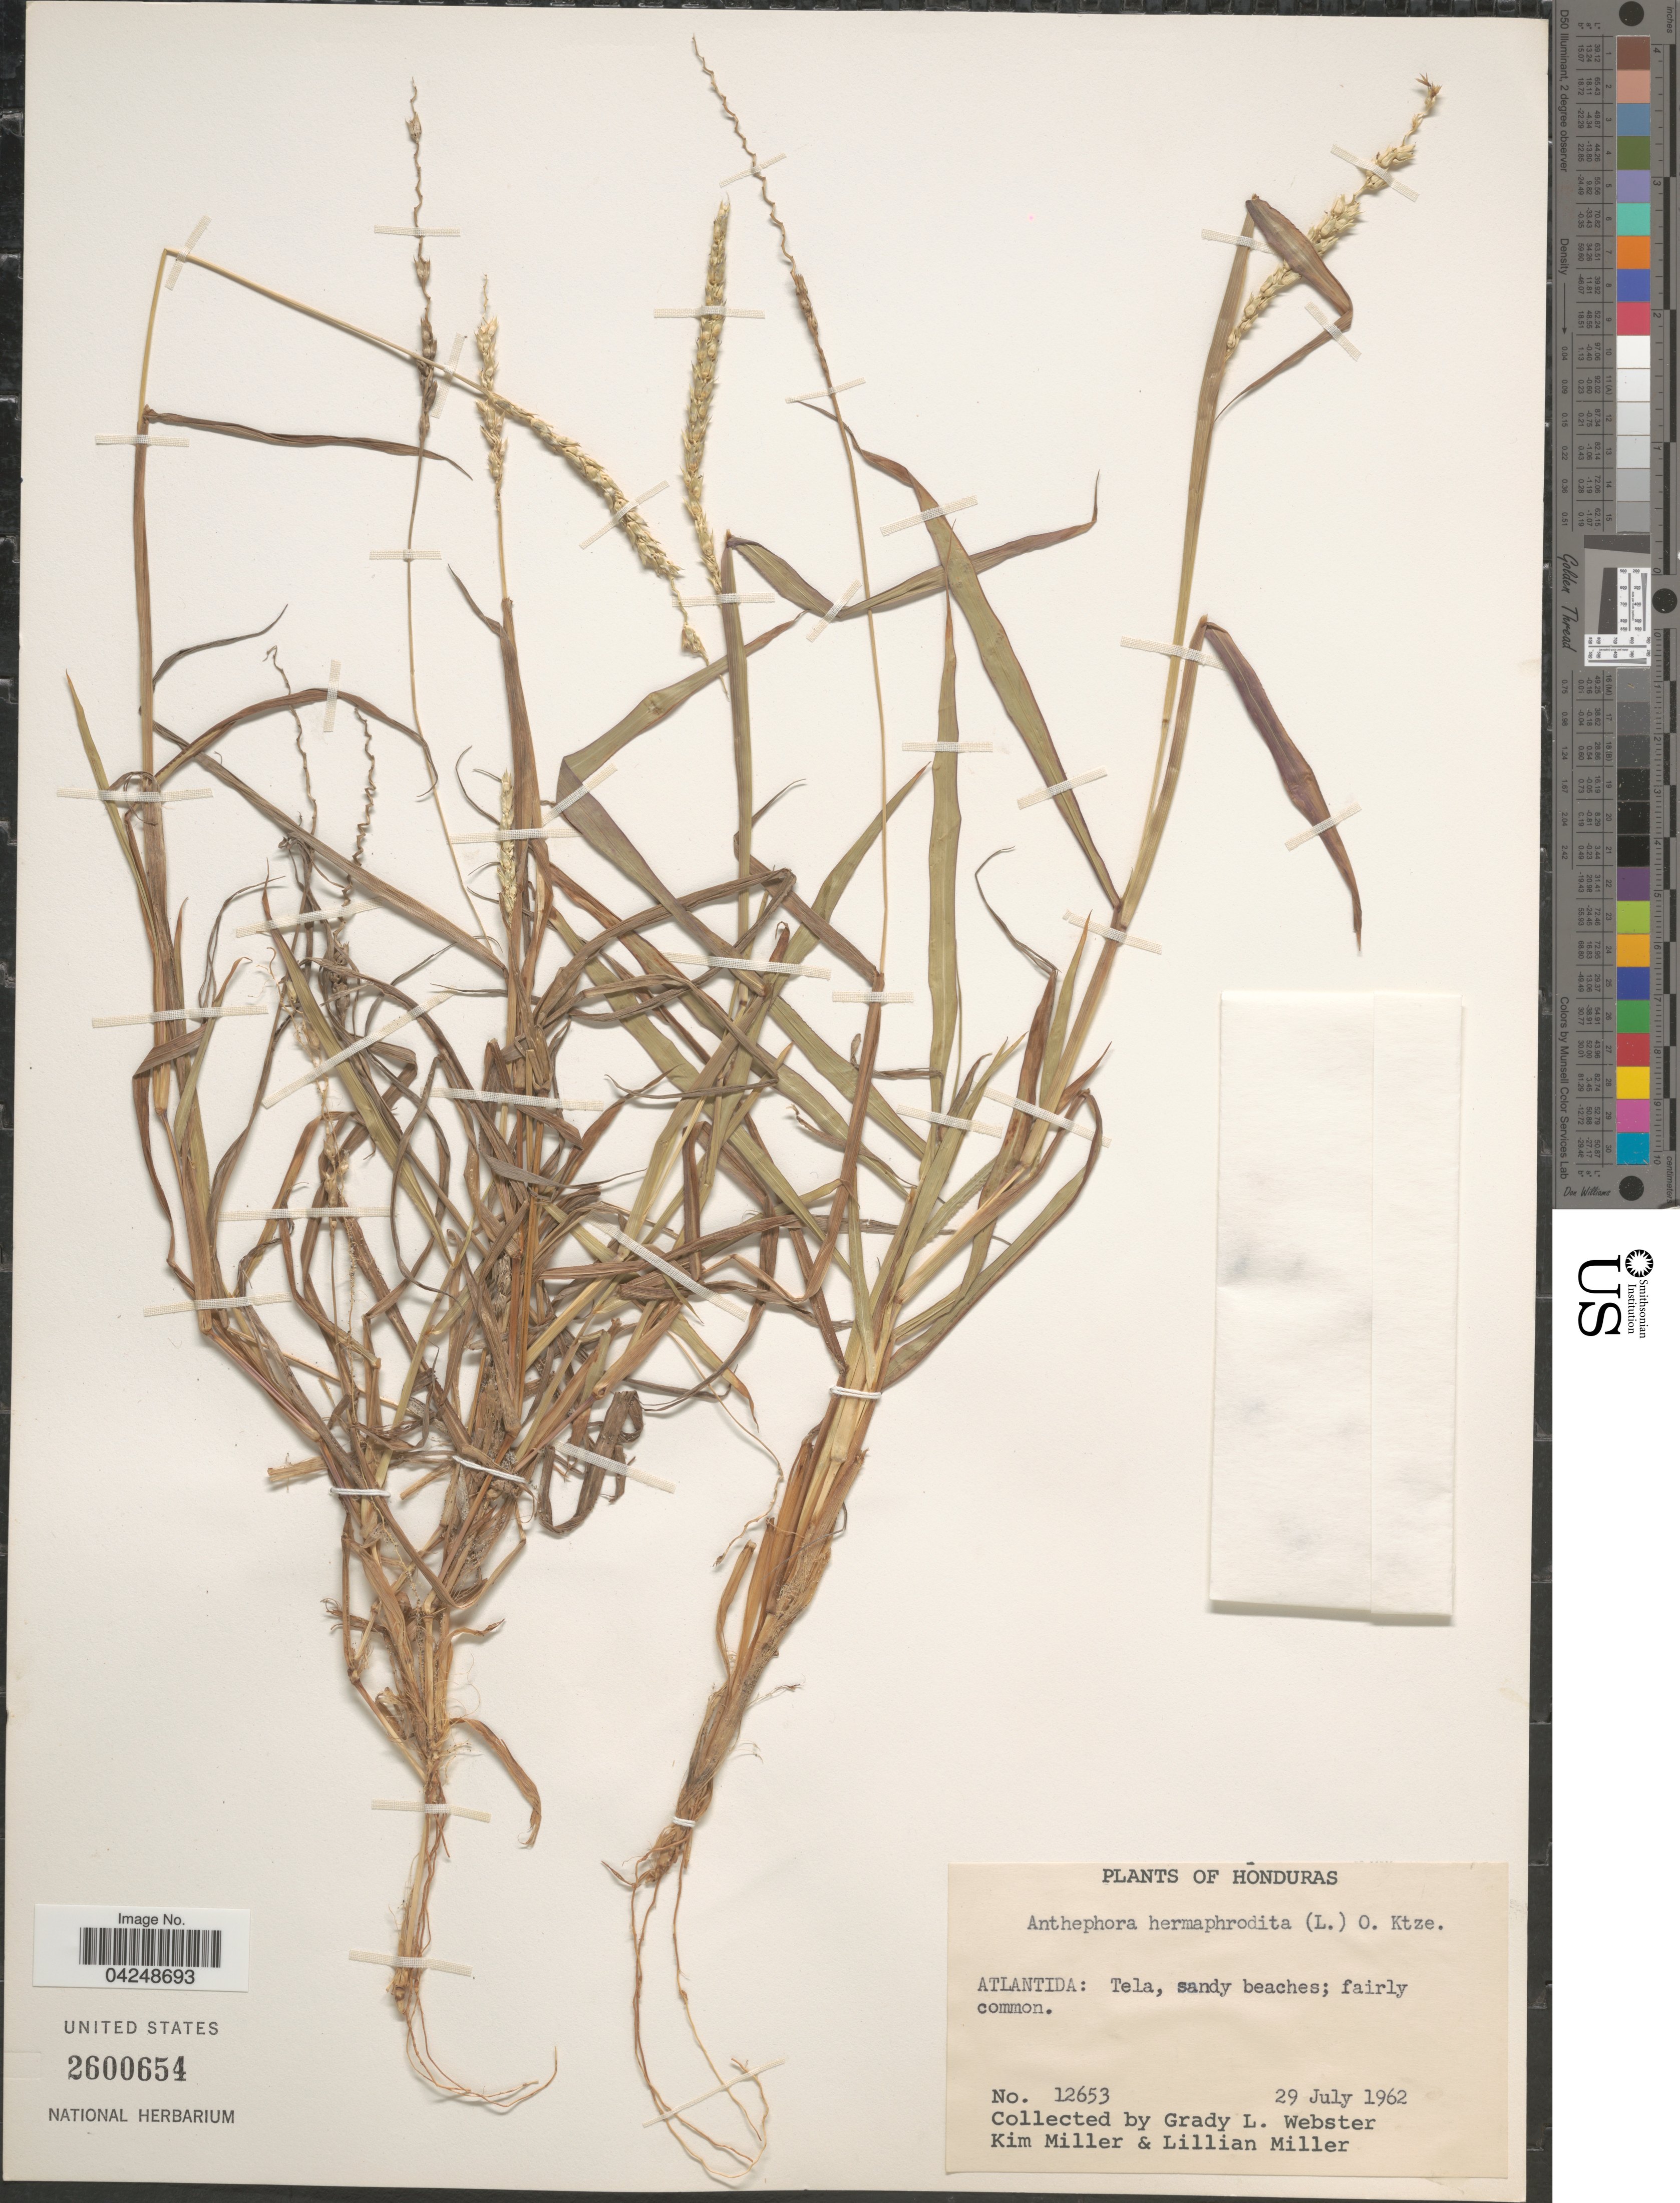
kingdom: Plantae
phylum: Tracheophyta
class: Liliopsida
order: Poales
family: Poaceae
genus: Anthephora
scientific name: Anthephora hermaphrodita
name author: (L.) Kuntze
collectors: G. L. Webster, K. Miller & L. Miller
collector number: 12653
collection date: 1962-07-29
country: Honduras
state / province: Atlantida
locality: Tela, sandy beaches.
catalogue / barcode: US 2600654